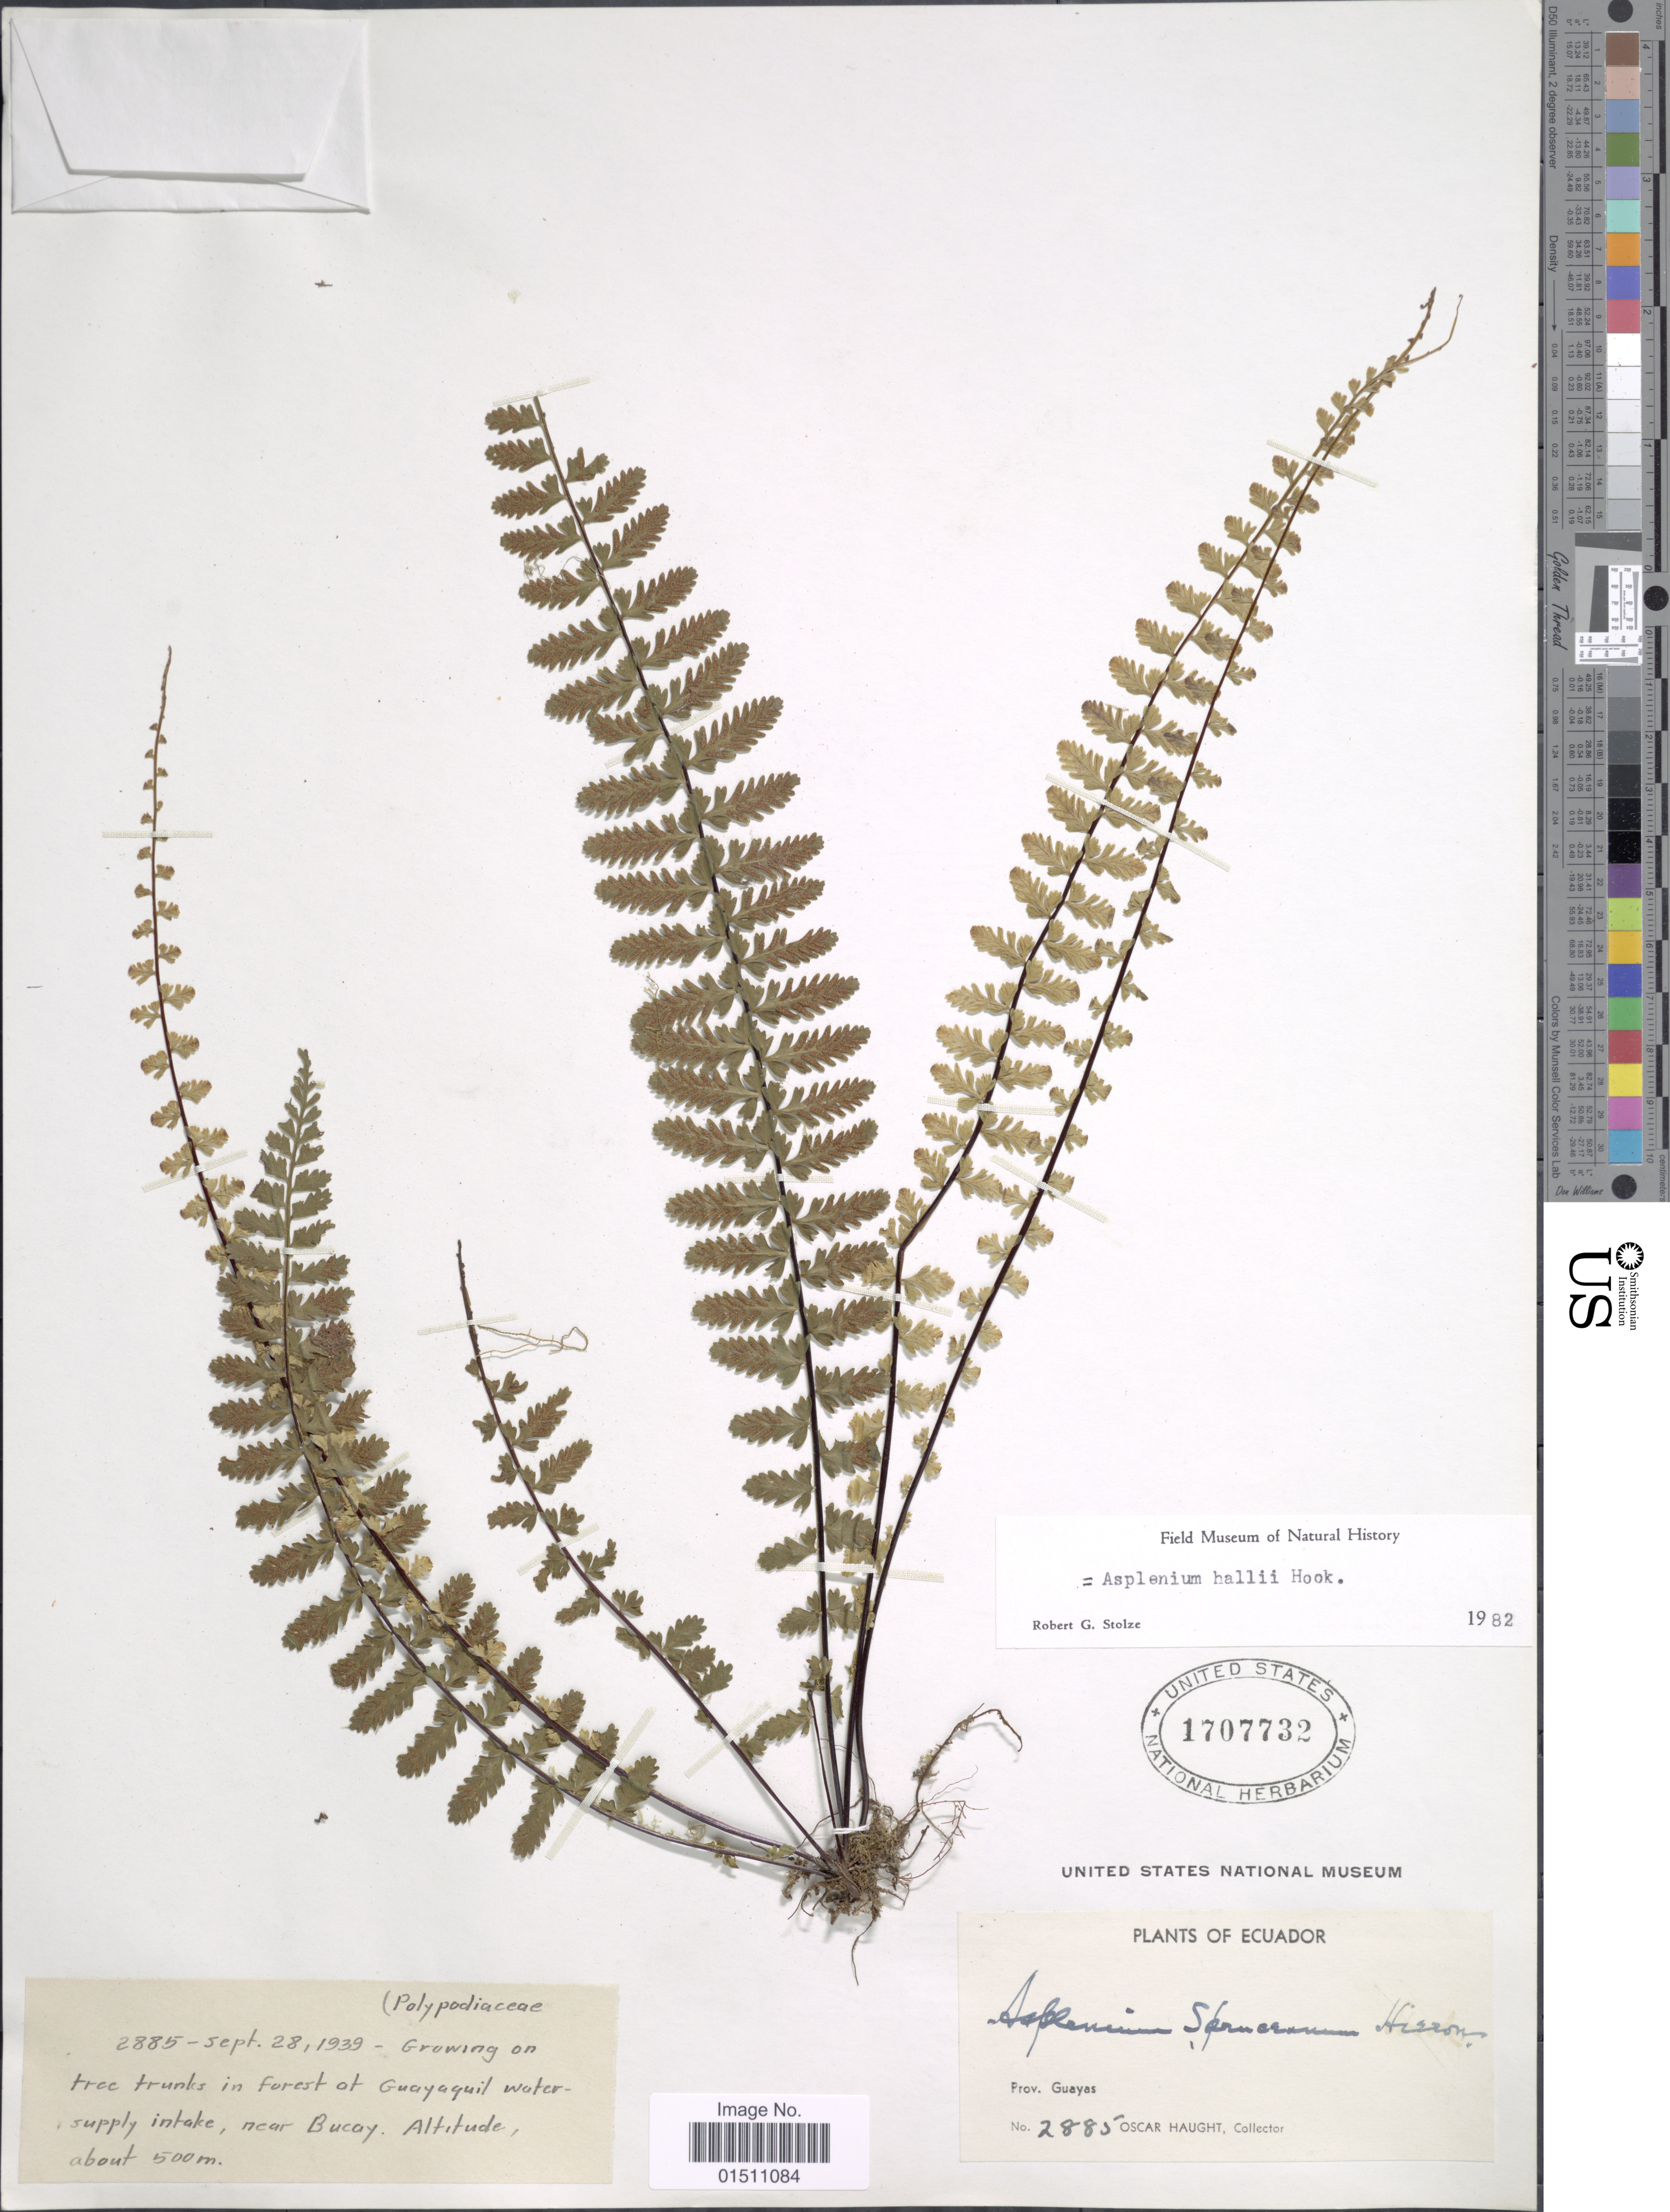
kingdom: Plantae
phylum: Tracheophyta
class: Polypodiopsida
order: Polypodiales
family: Aspleniaceae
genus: Asplenium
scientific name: Asplenium hallii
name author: Hook.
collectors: O. L. Haught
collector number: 2885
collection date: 1939-09-28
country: Ecuador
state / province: Guayas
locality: Ecuador, at Guyaguil watersupply intake, near Bucay.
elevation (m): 500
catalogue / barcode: US 1707732